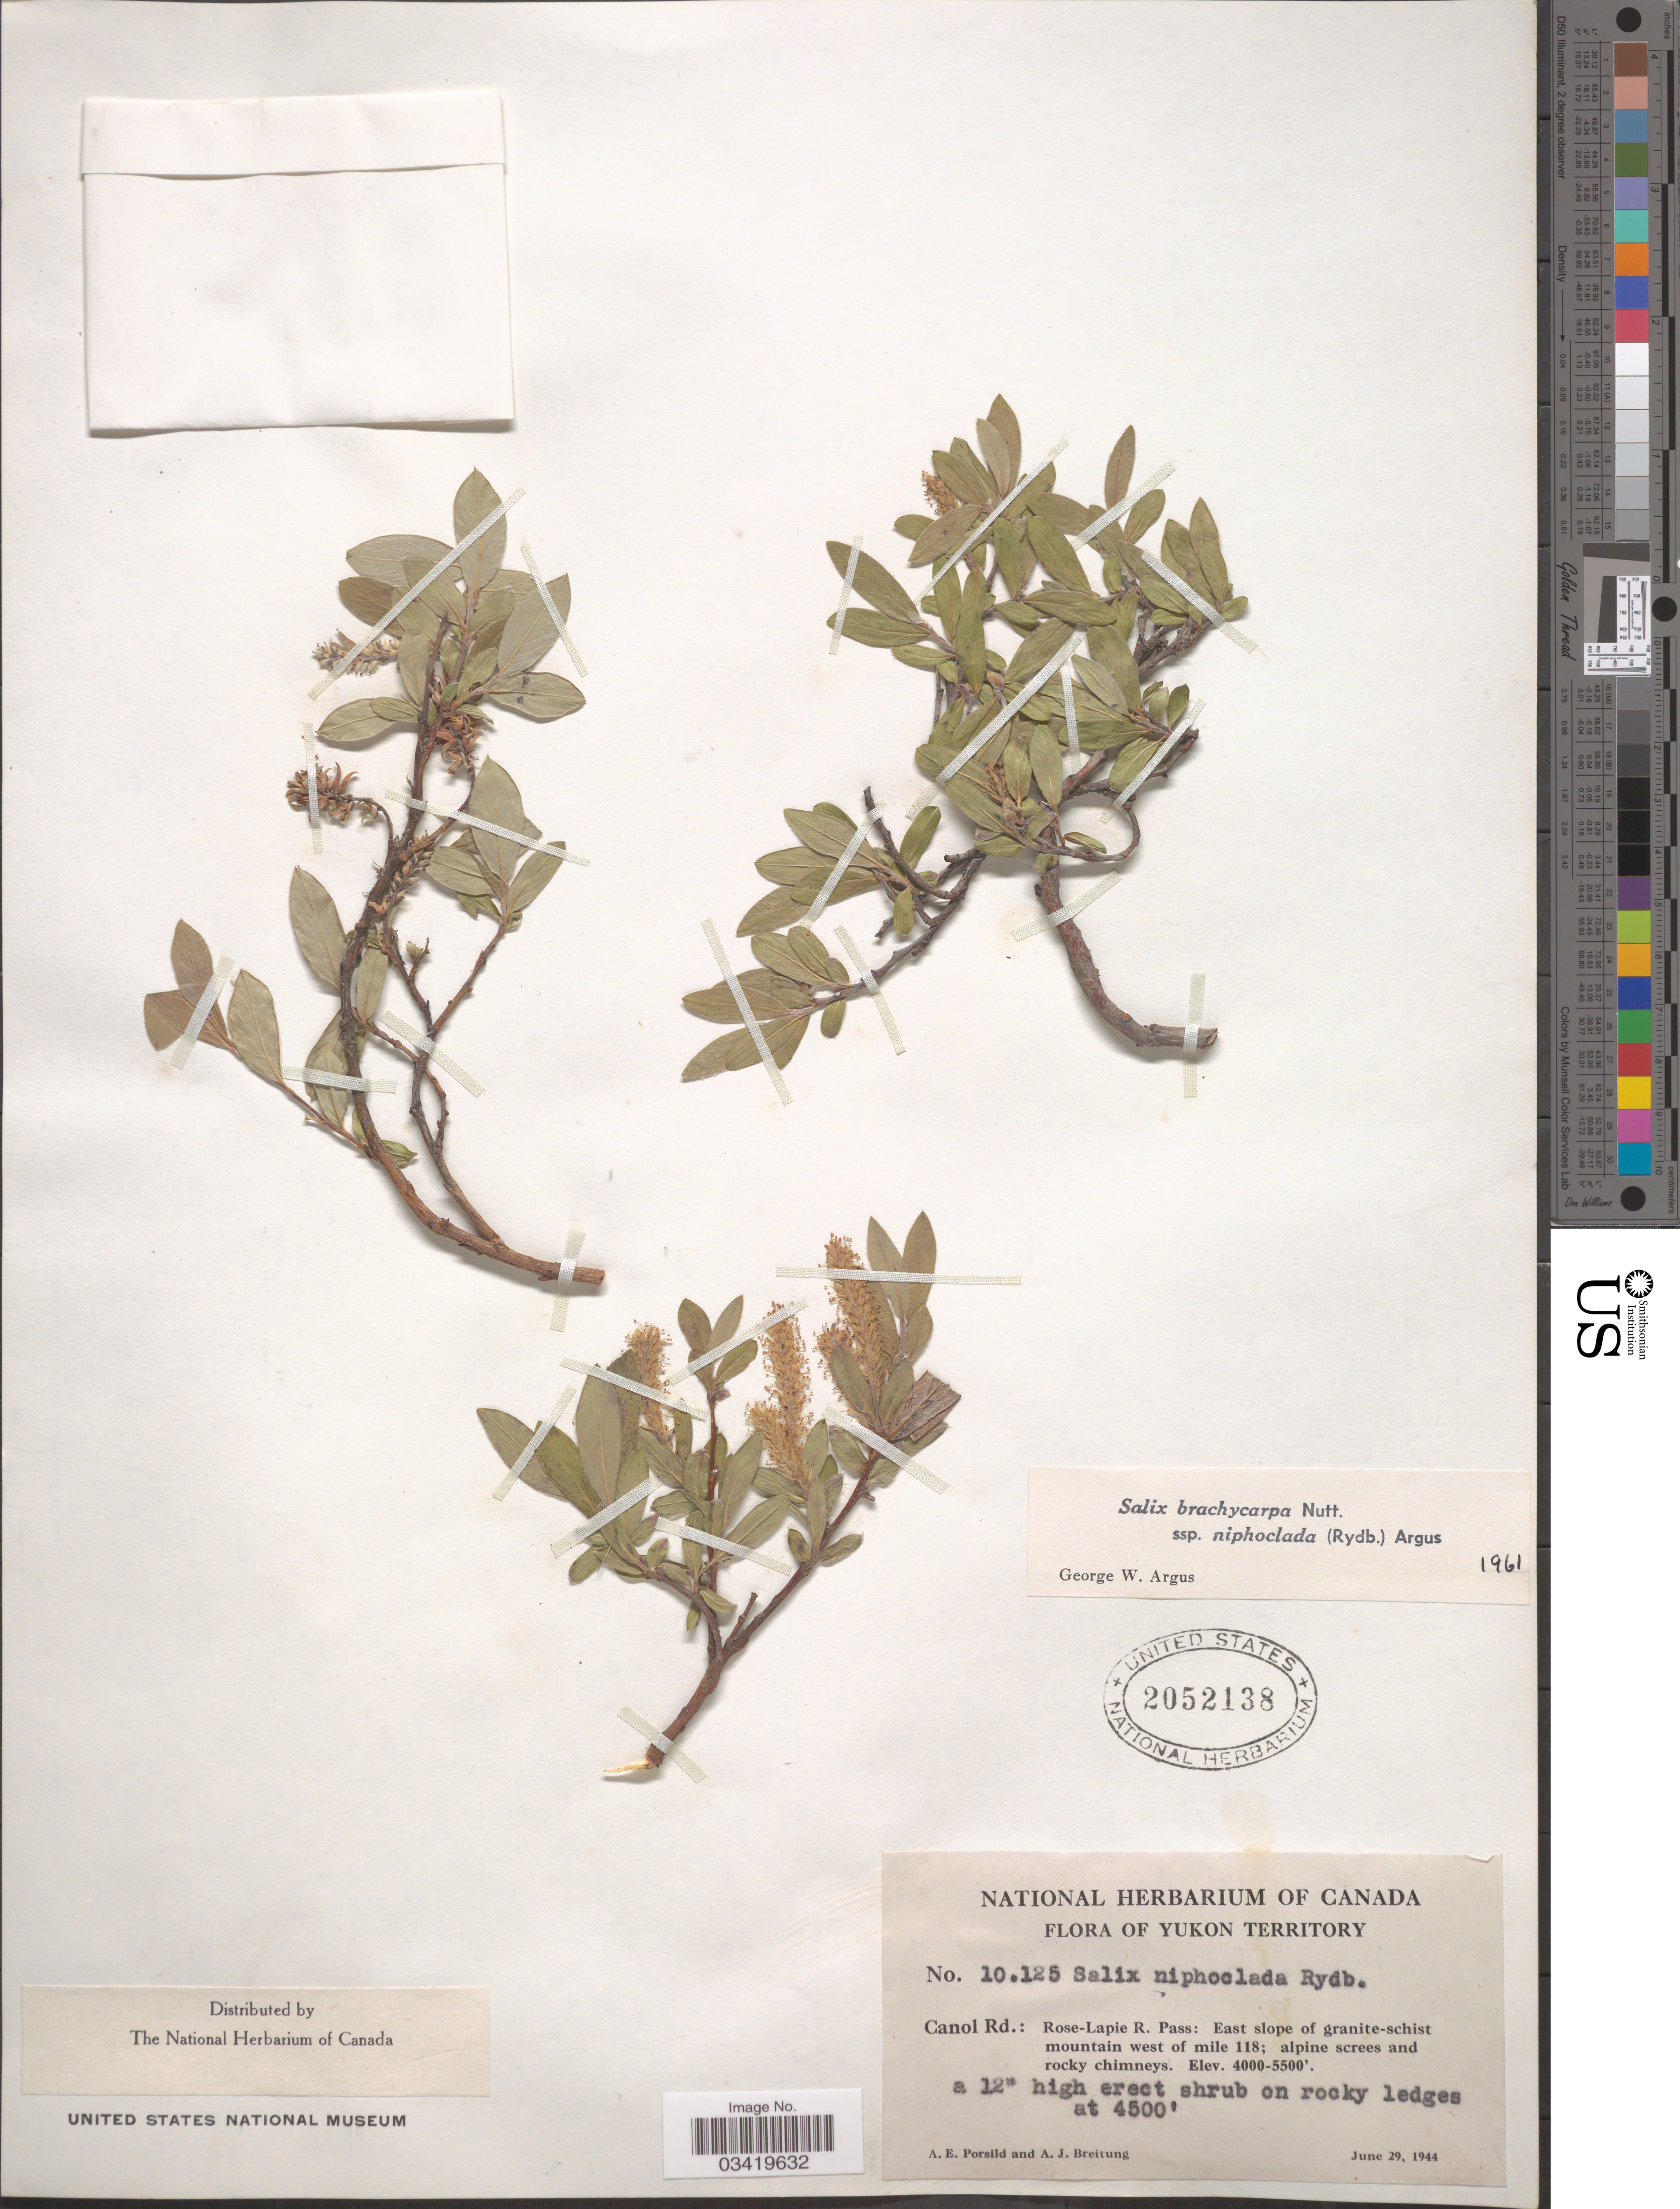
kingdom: Plantae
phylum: Tracheophyta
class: Magnoliopsida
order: Malpighiales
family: Salicaceae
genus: Salix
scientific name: Salix brachycarpa subsp. niphoclada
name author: (Rydb.) Argus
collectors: A. E. Porsild & A. Breitung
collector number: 10125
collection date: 1944-06-29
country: Canada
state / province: Yukon Territory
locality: Canol Rd.: Rose-Lapie R. Pass: East slope of granite-schist mountain west of mile 118; alpine screes and rocky chimneys.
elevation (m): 1372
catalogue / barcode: US 2052138